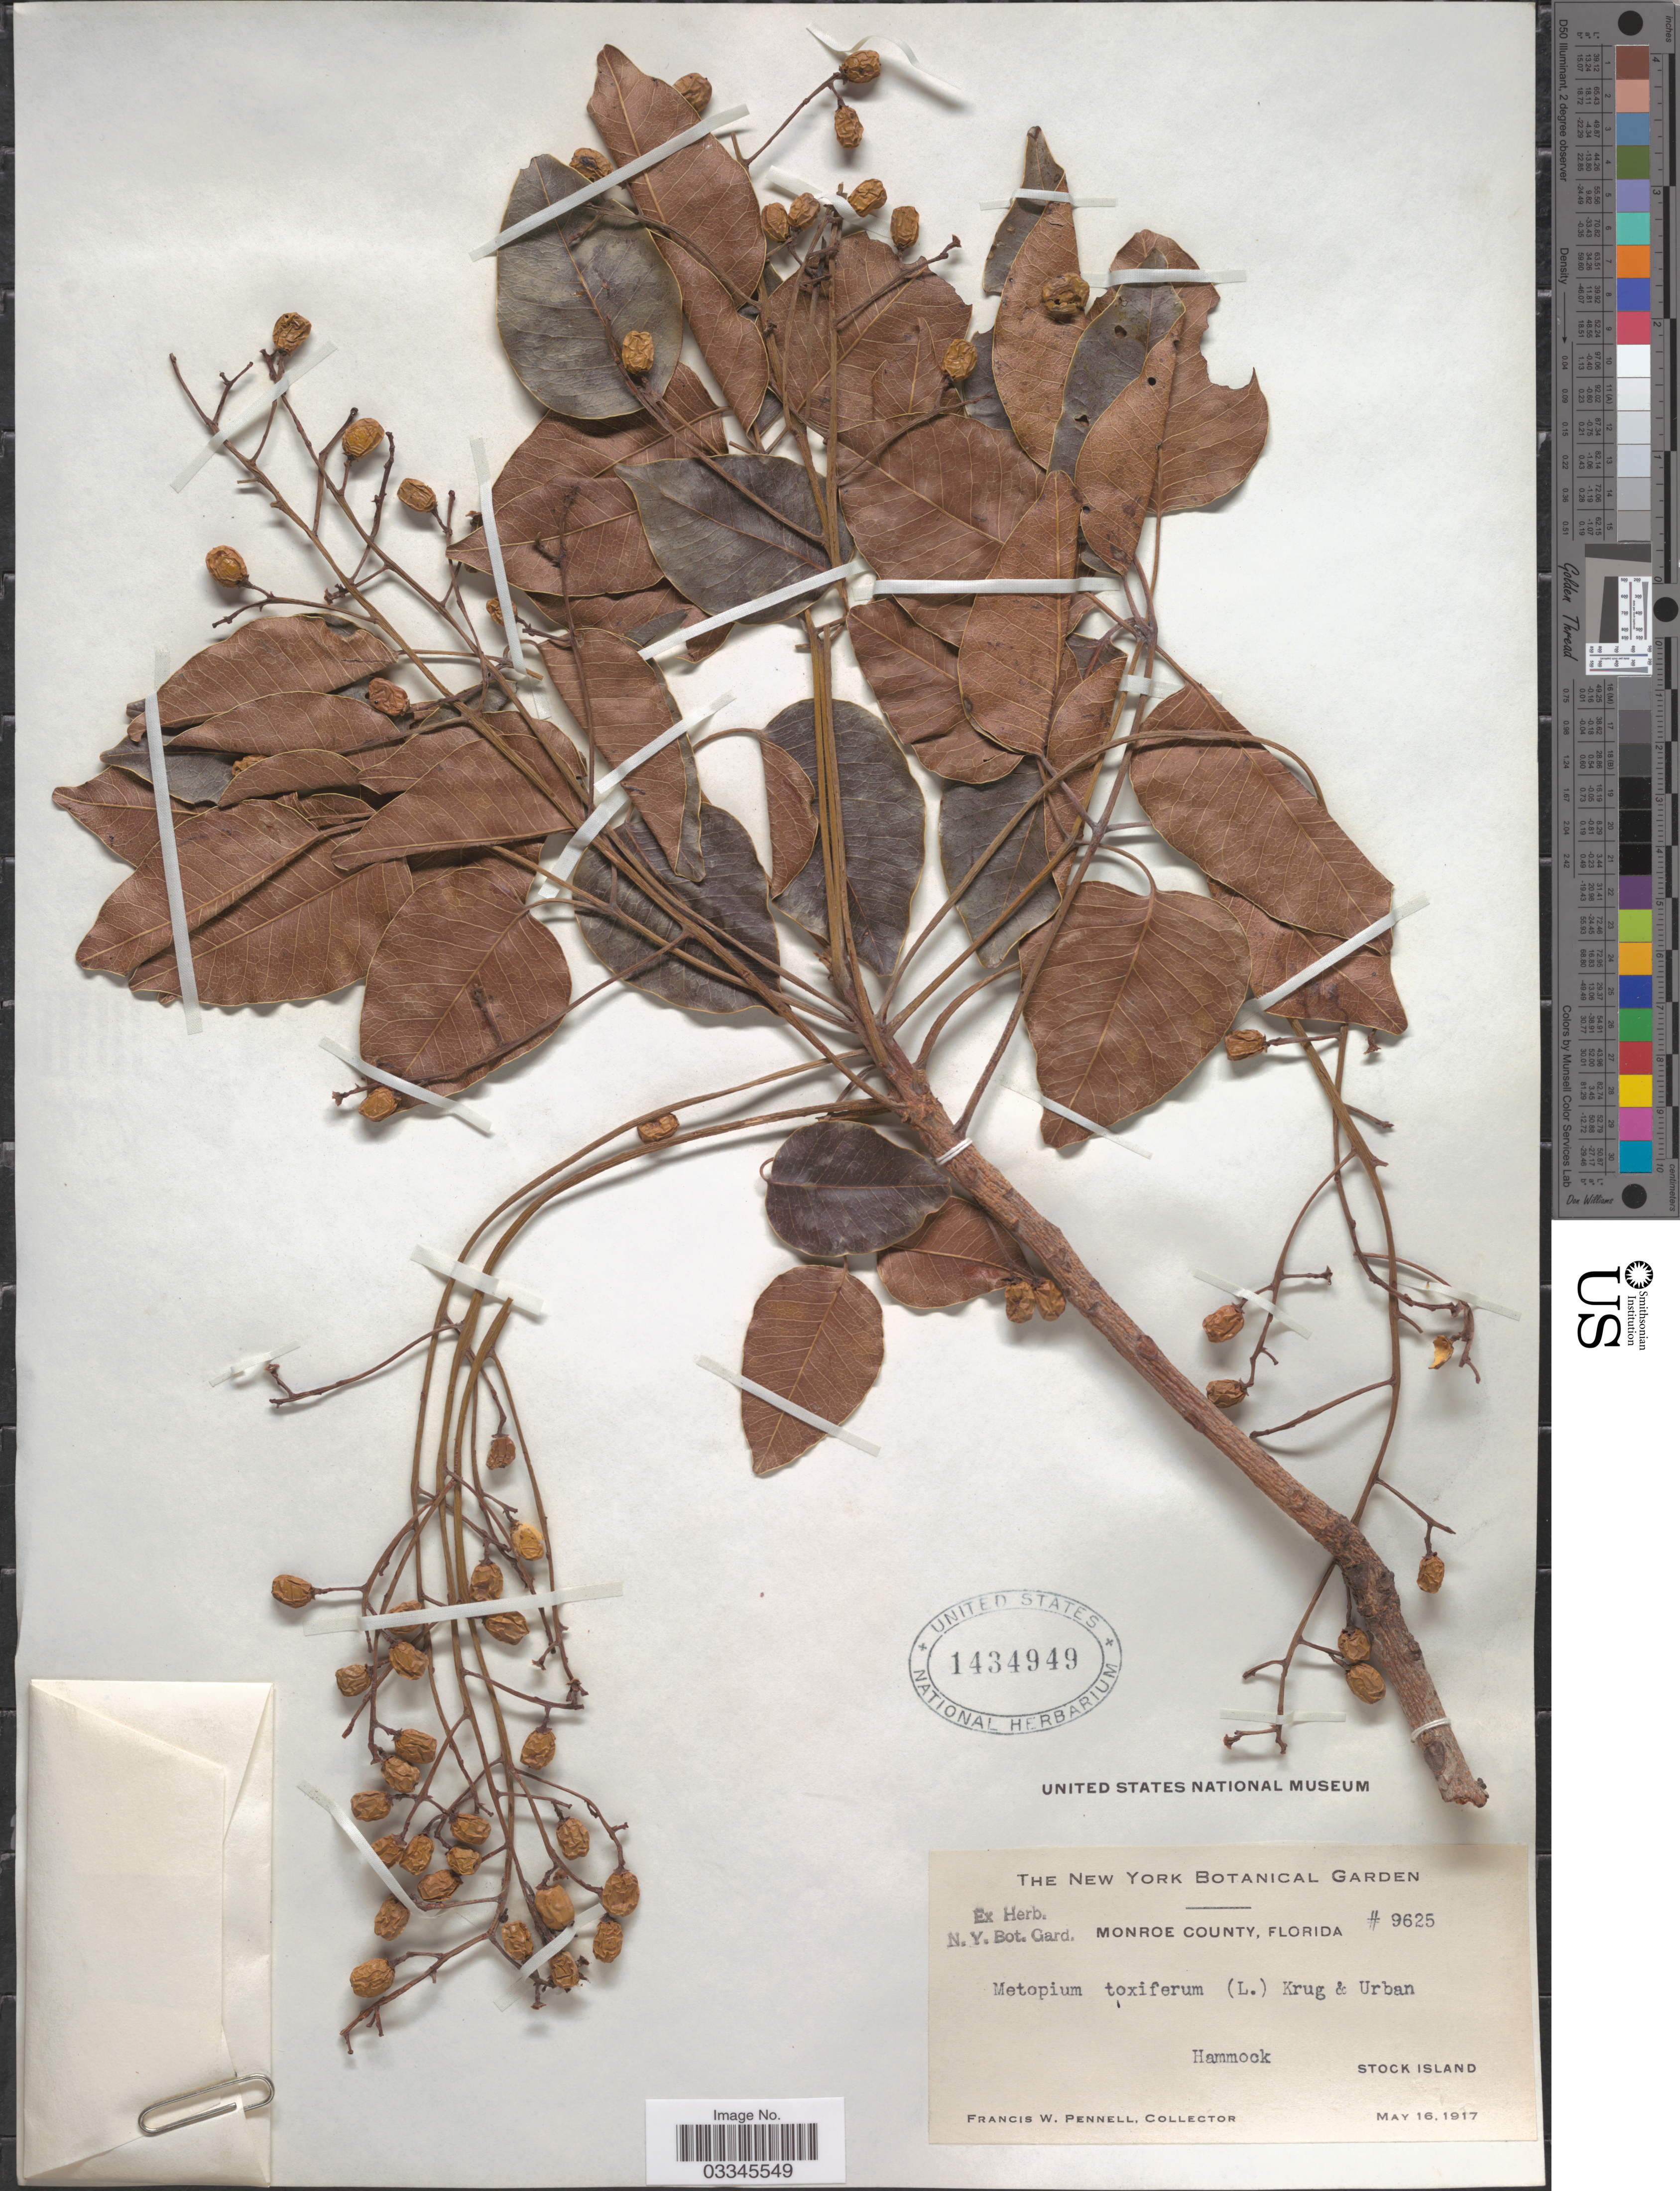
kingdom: Plantae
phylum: Tracheophyta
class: Magnoliopsida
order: Sapindales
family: Anacardiaceae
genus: Metopium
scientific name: Metopium toxiferum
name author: (L.) Krug & Urb.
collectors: F. W. Pennell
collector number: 9625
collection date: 1917-05-16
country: United States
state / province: Florida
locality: Monroe County. Hammock. Stock Island.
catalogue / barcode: US 1434949